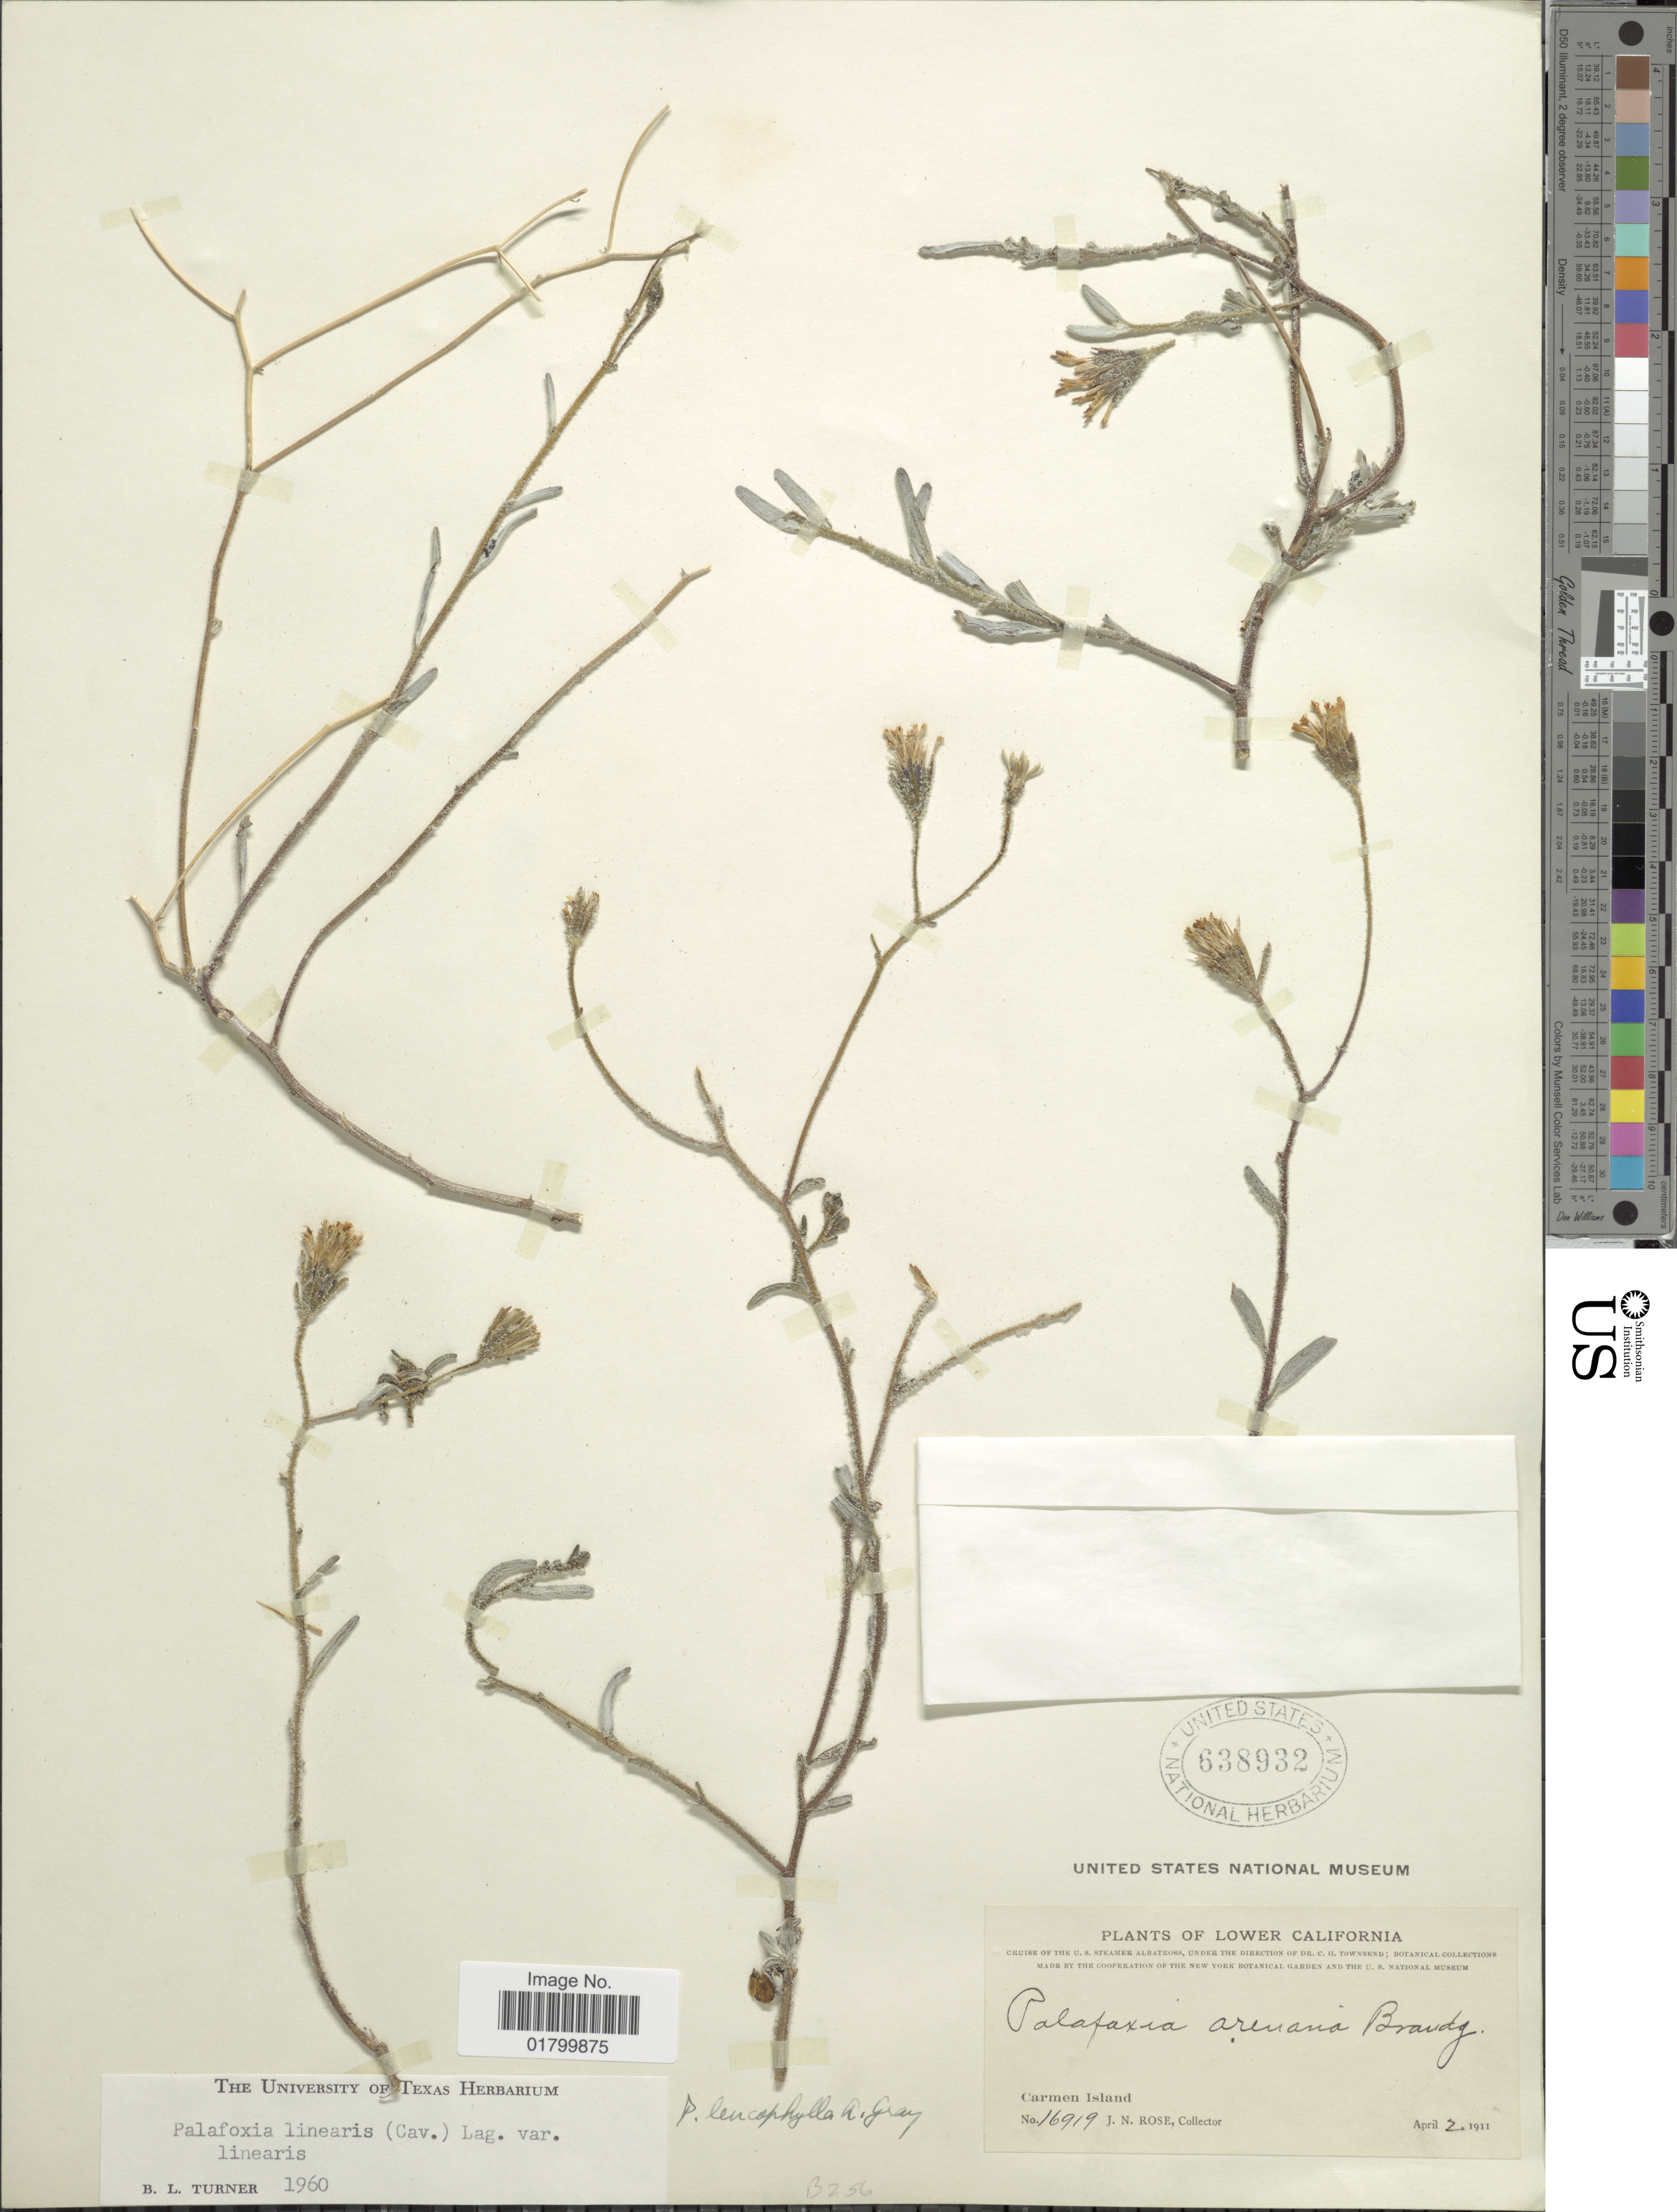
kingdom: Plantae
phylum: Tracheophyta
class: Magnoliopsida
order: Asterales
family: Asteraceae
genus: Palafoxia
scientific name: Palafoxia linearis var. linearis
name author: (Cav.) Lag.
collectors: J. N. Rose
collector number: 16919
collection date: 1911-04-02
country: Mexico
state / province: Baja California Sur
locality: Lowe California, Carmen Island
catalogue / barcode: US 638932